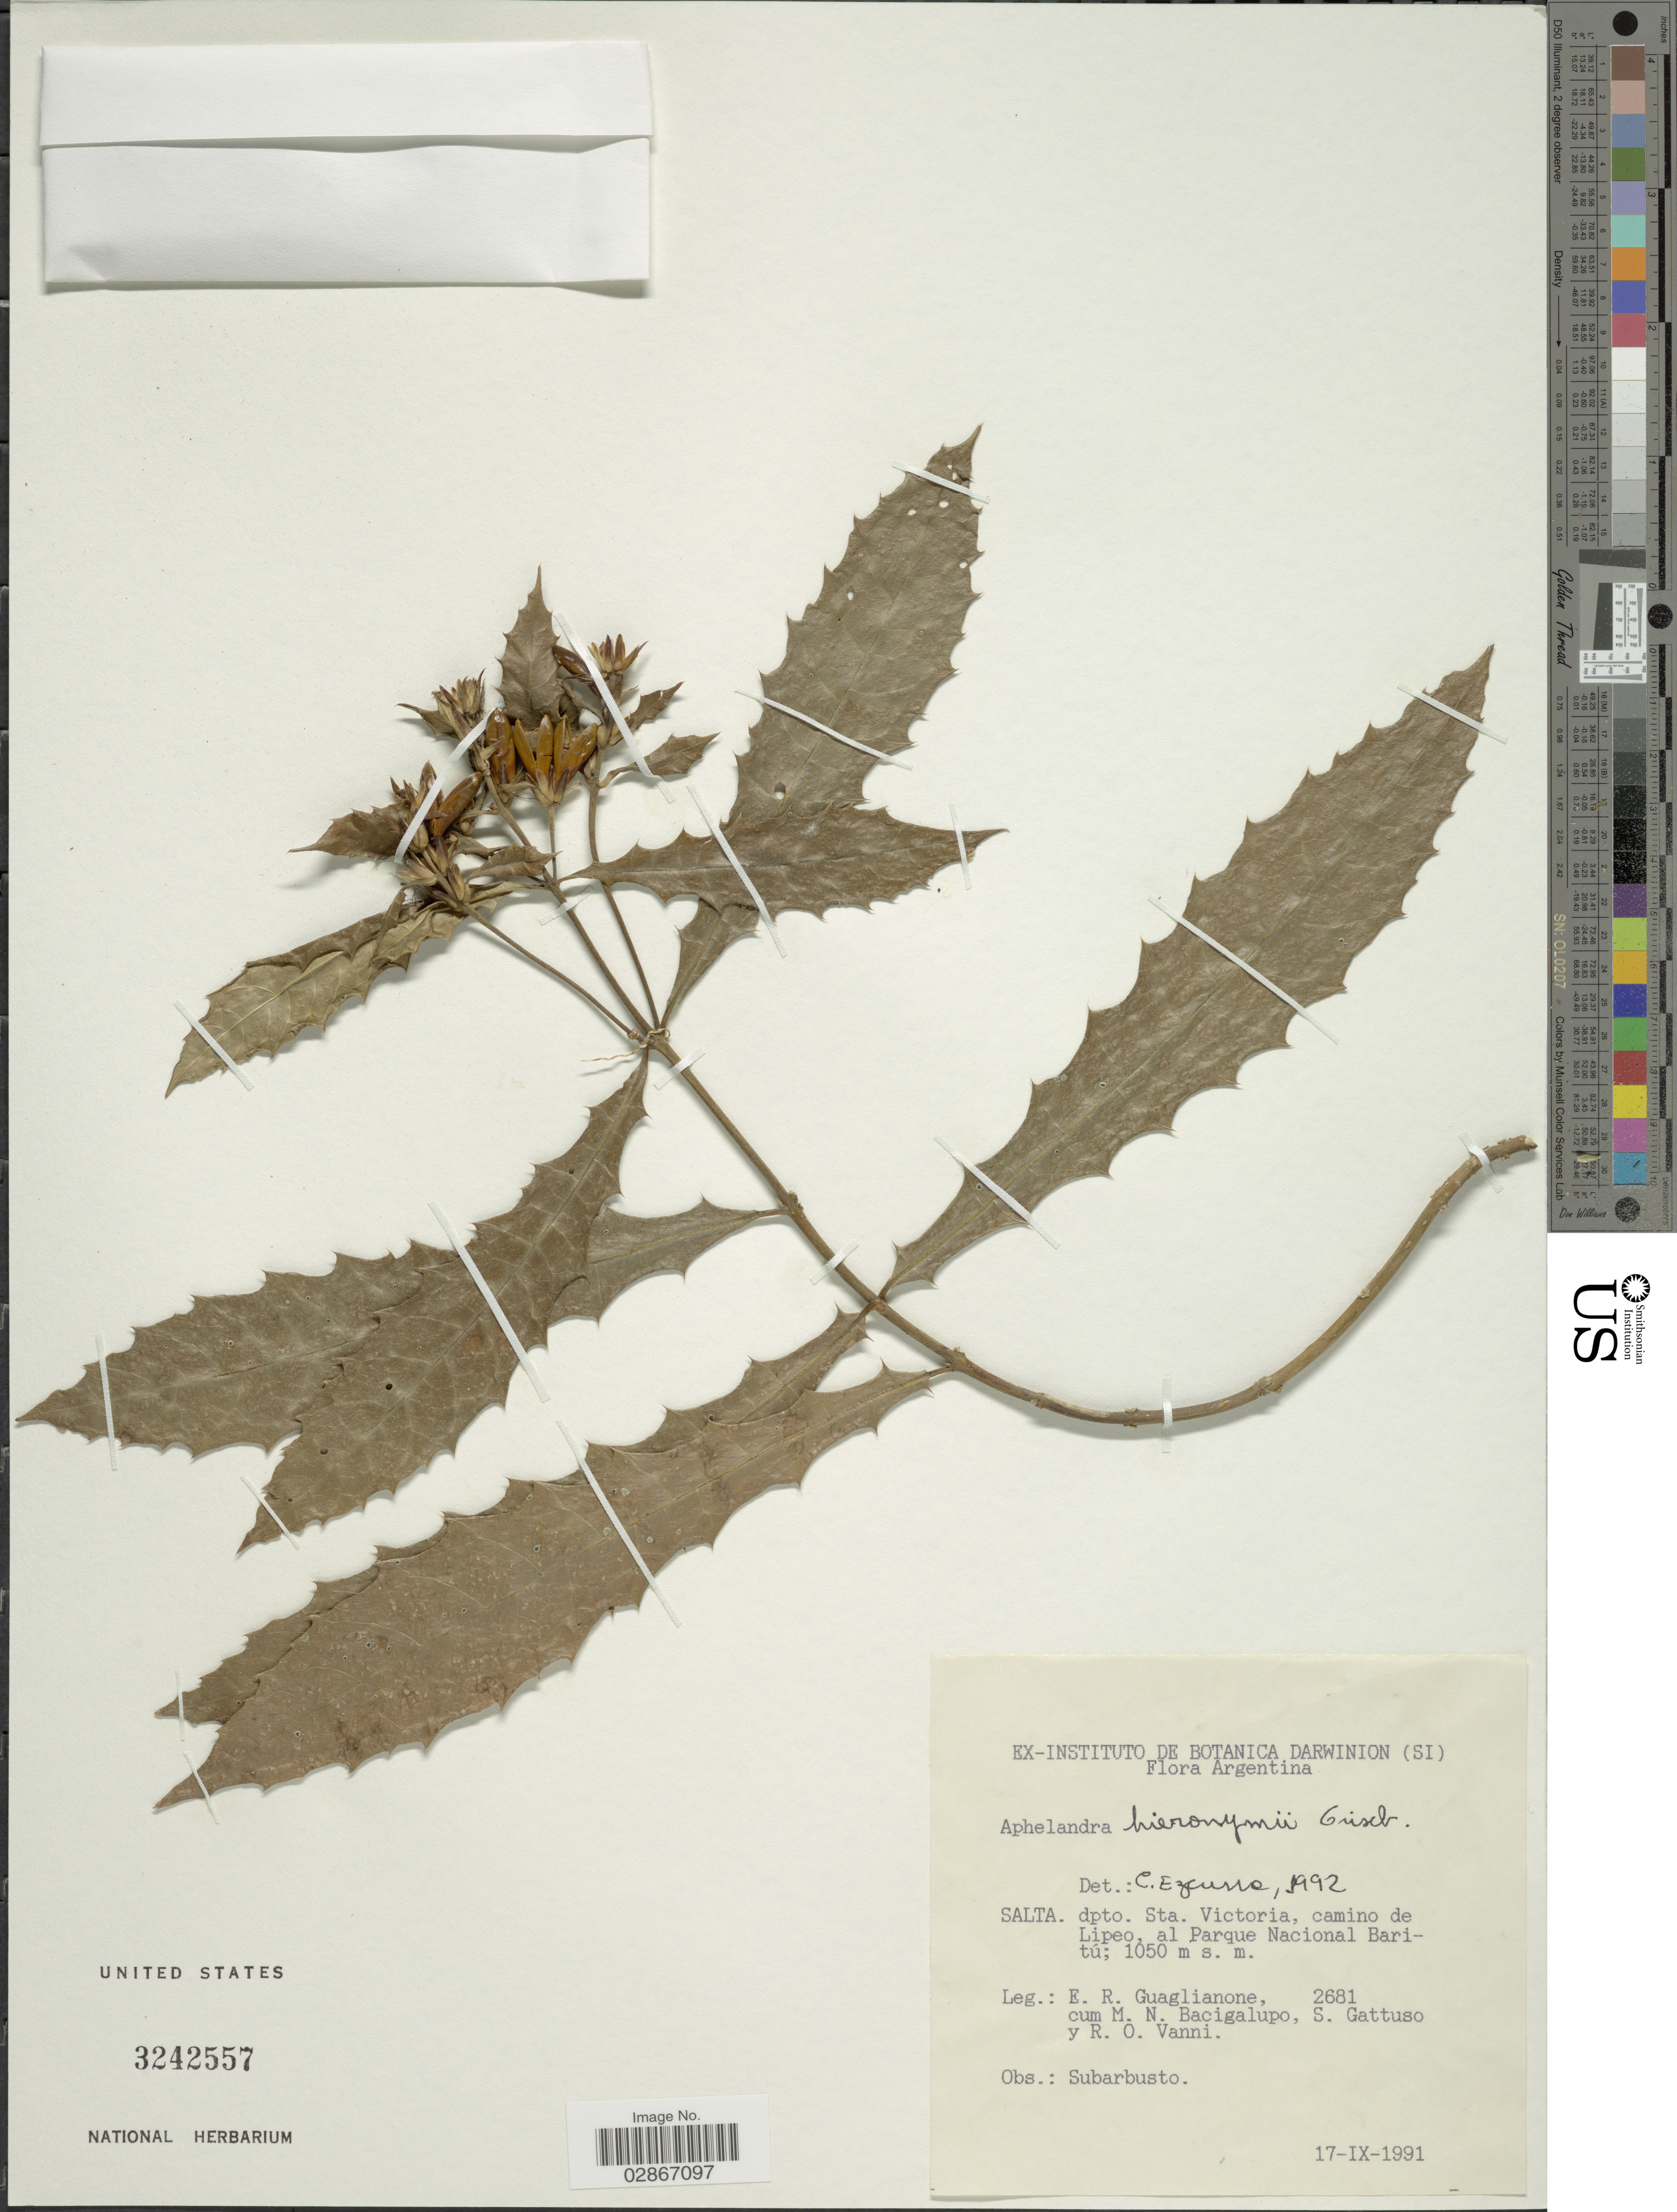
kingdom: Plantae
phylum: Tracheophyta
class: Magnoliopsida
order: Lamiales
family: Acanthaceae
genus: Aphelandra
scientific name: Aphelandra hieronymi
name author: Griseb.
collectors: E. R. Guaglianone, N. M. Bacigalupo, S. Gattuso & R. O. Vanni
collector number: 2681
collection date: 1991-09-17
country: Argentina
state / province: Salta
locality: Dpto. Sta Victoria, camino de Lipeo, al Parque Nacional Baritú.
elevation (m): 1050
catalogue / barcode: US 3242557